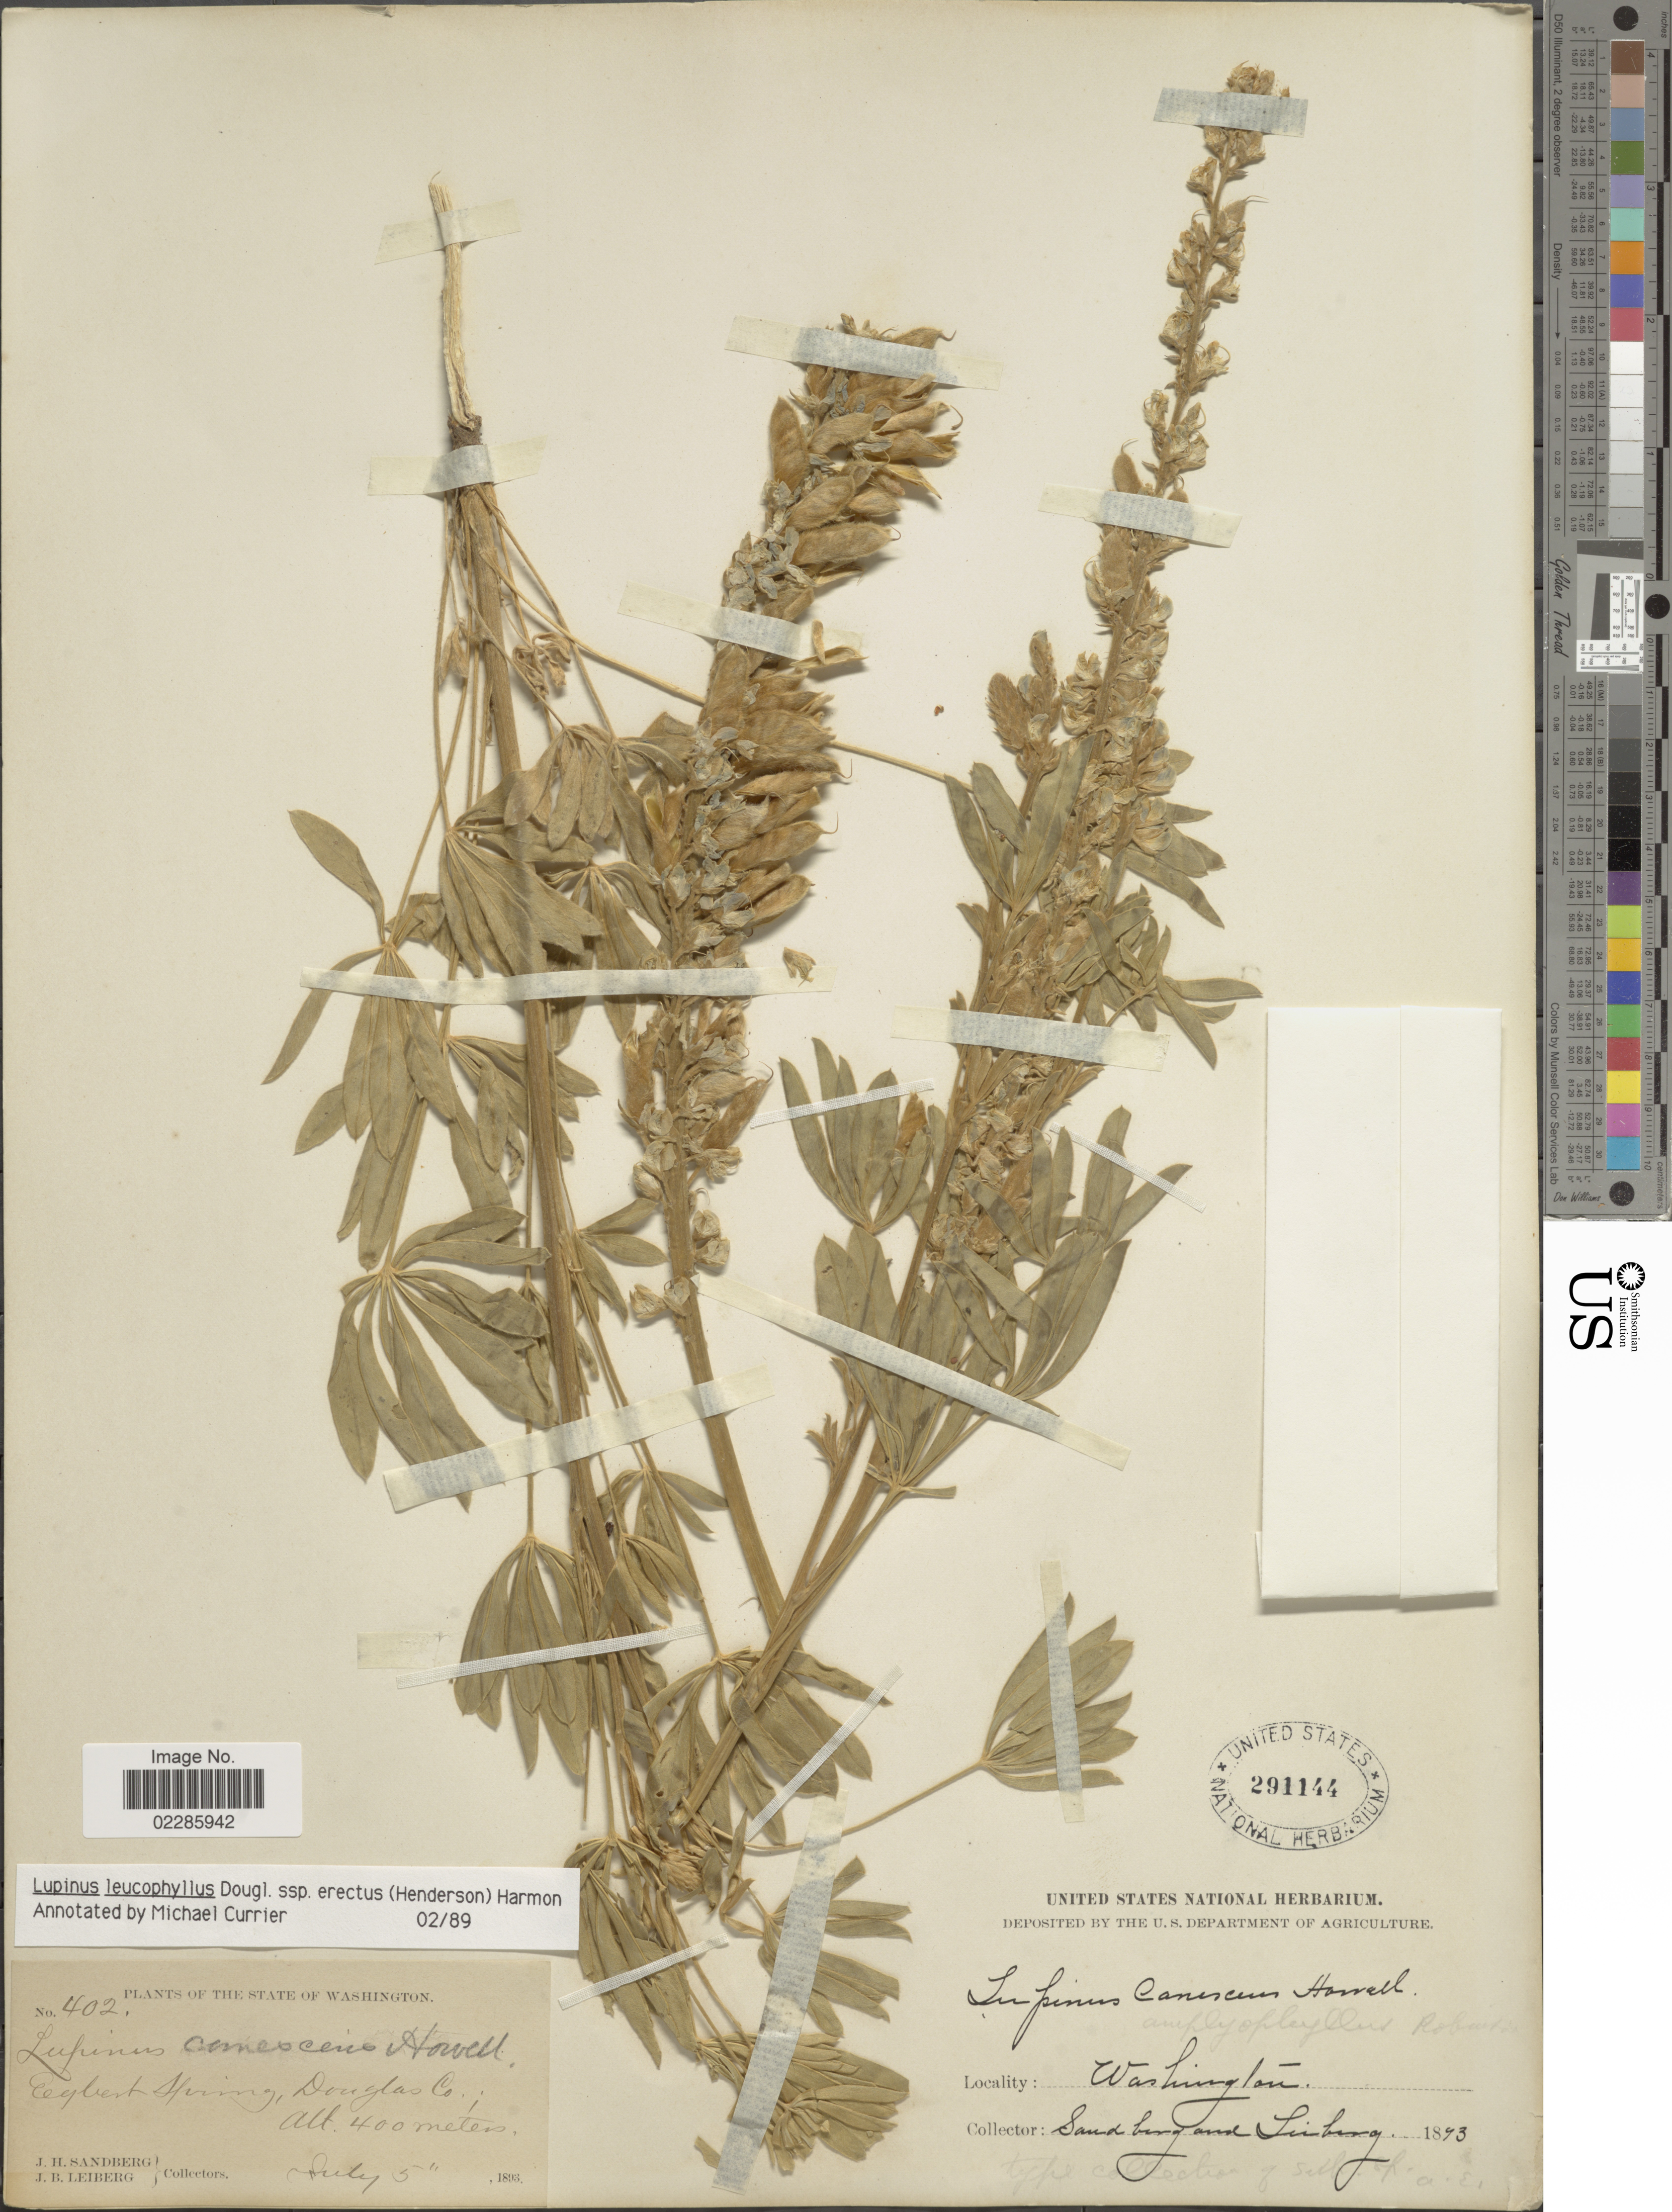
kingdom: Plantae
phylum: Tracheophyta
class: Magnoliopsida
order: Fabales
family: Fabaceae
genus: Lupinus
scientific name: Lupinus leucophyllus subsp. erectus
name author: (Douglass M.Hend.) Harmon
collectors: J. H. Sandberg & J. B. Leiberg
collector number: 402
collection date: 1893-07-05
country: United States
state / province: Washington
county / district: Douglas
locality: Egbert Spring, Douglas Co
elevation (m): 400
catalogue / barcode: US 291144